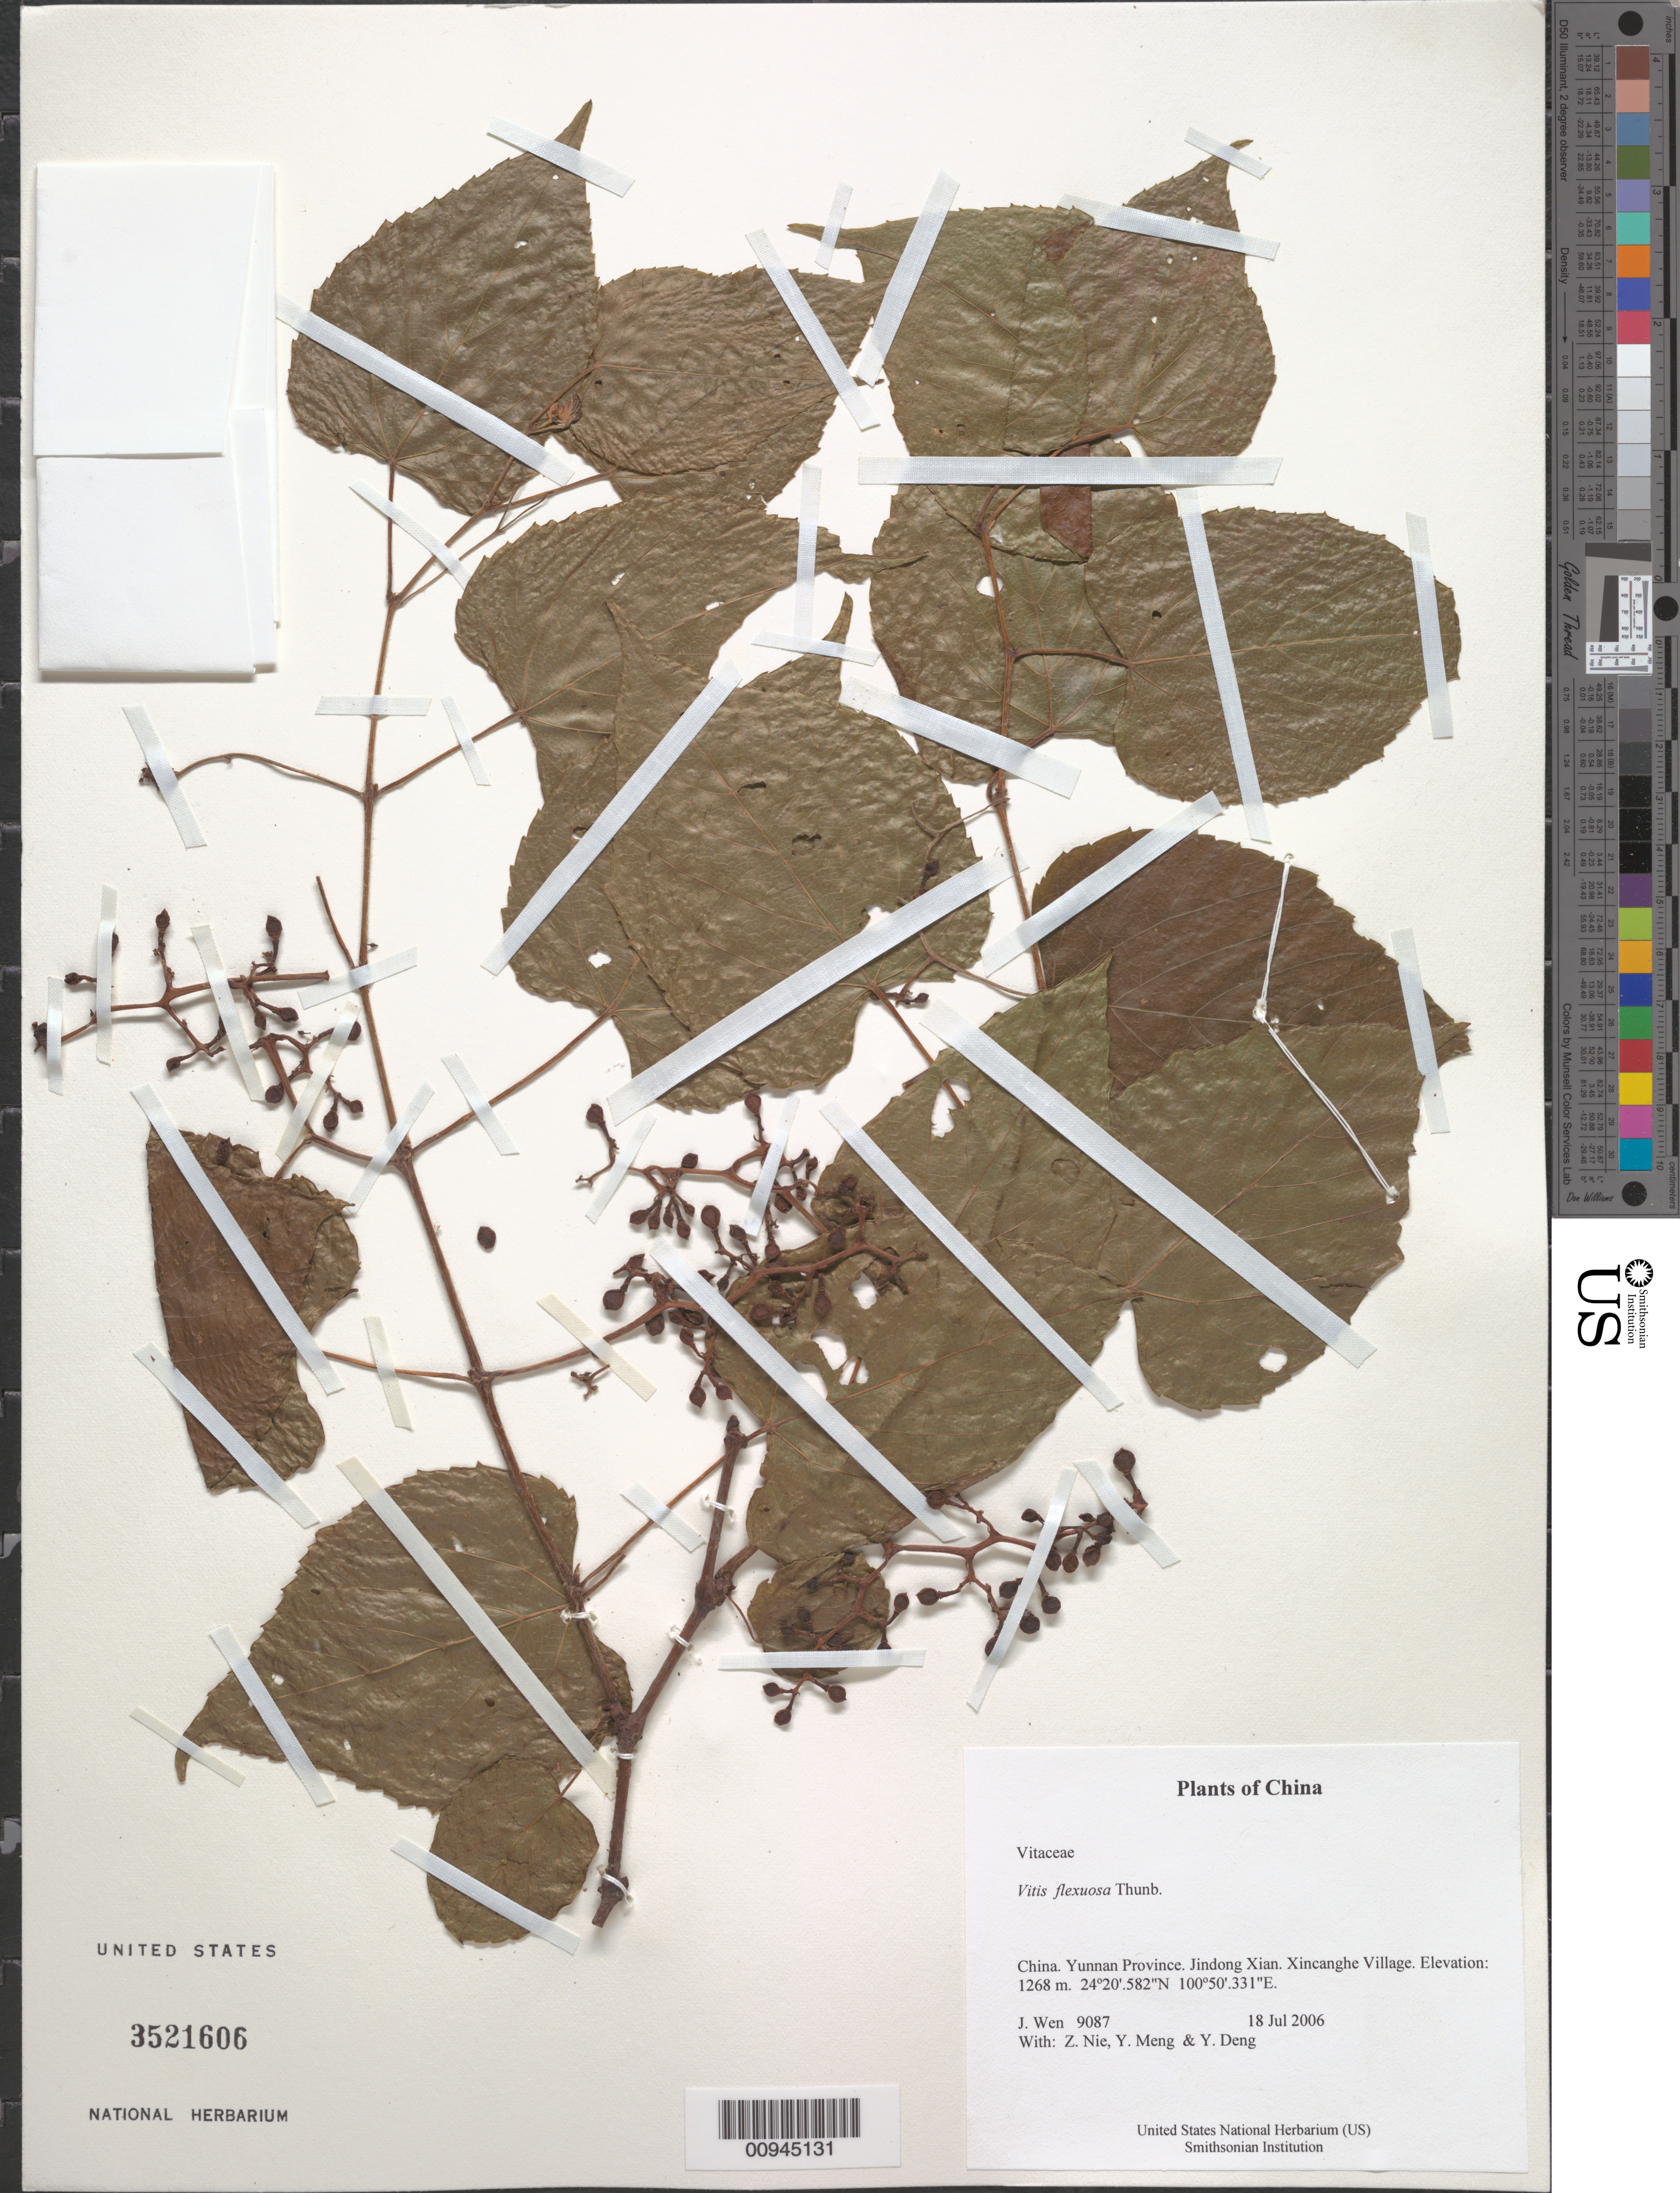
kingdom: Plantae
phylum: Tracheophyta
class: Magnoliopsida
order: Vitales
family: Vitaceae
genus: Vitis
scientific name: Vitis flexuosa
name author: Thunb.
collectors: J. Wen, Z. Nie, Y. Meng & Y. Deng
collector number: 9087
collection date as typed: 18 Jul 2006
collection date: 2006-07-18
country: China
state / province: Yunnan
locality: Yunnan Province. Jindong Xian. Xincanghe Village.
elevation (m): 1268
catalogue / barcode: US 3521606